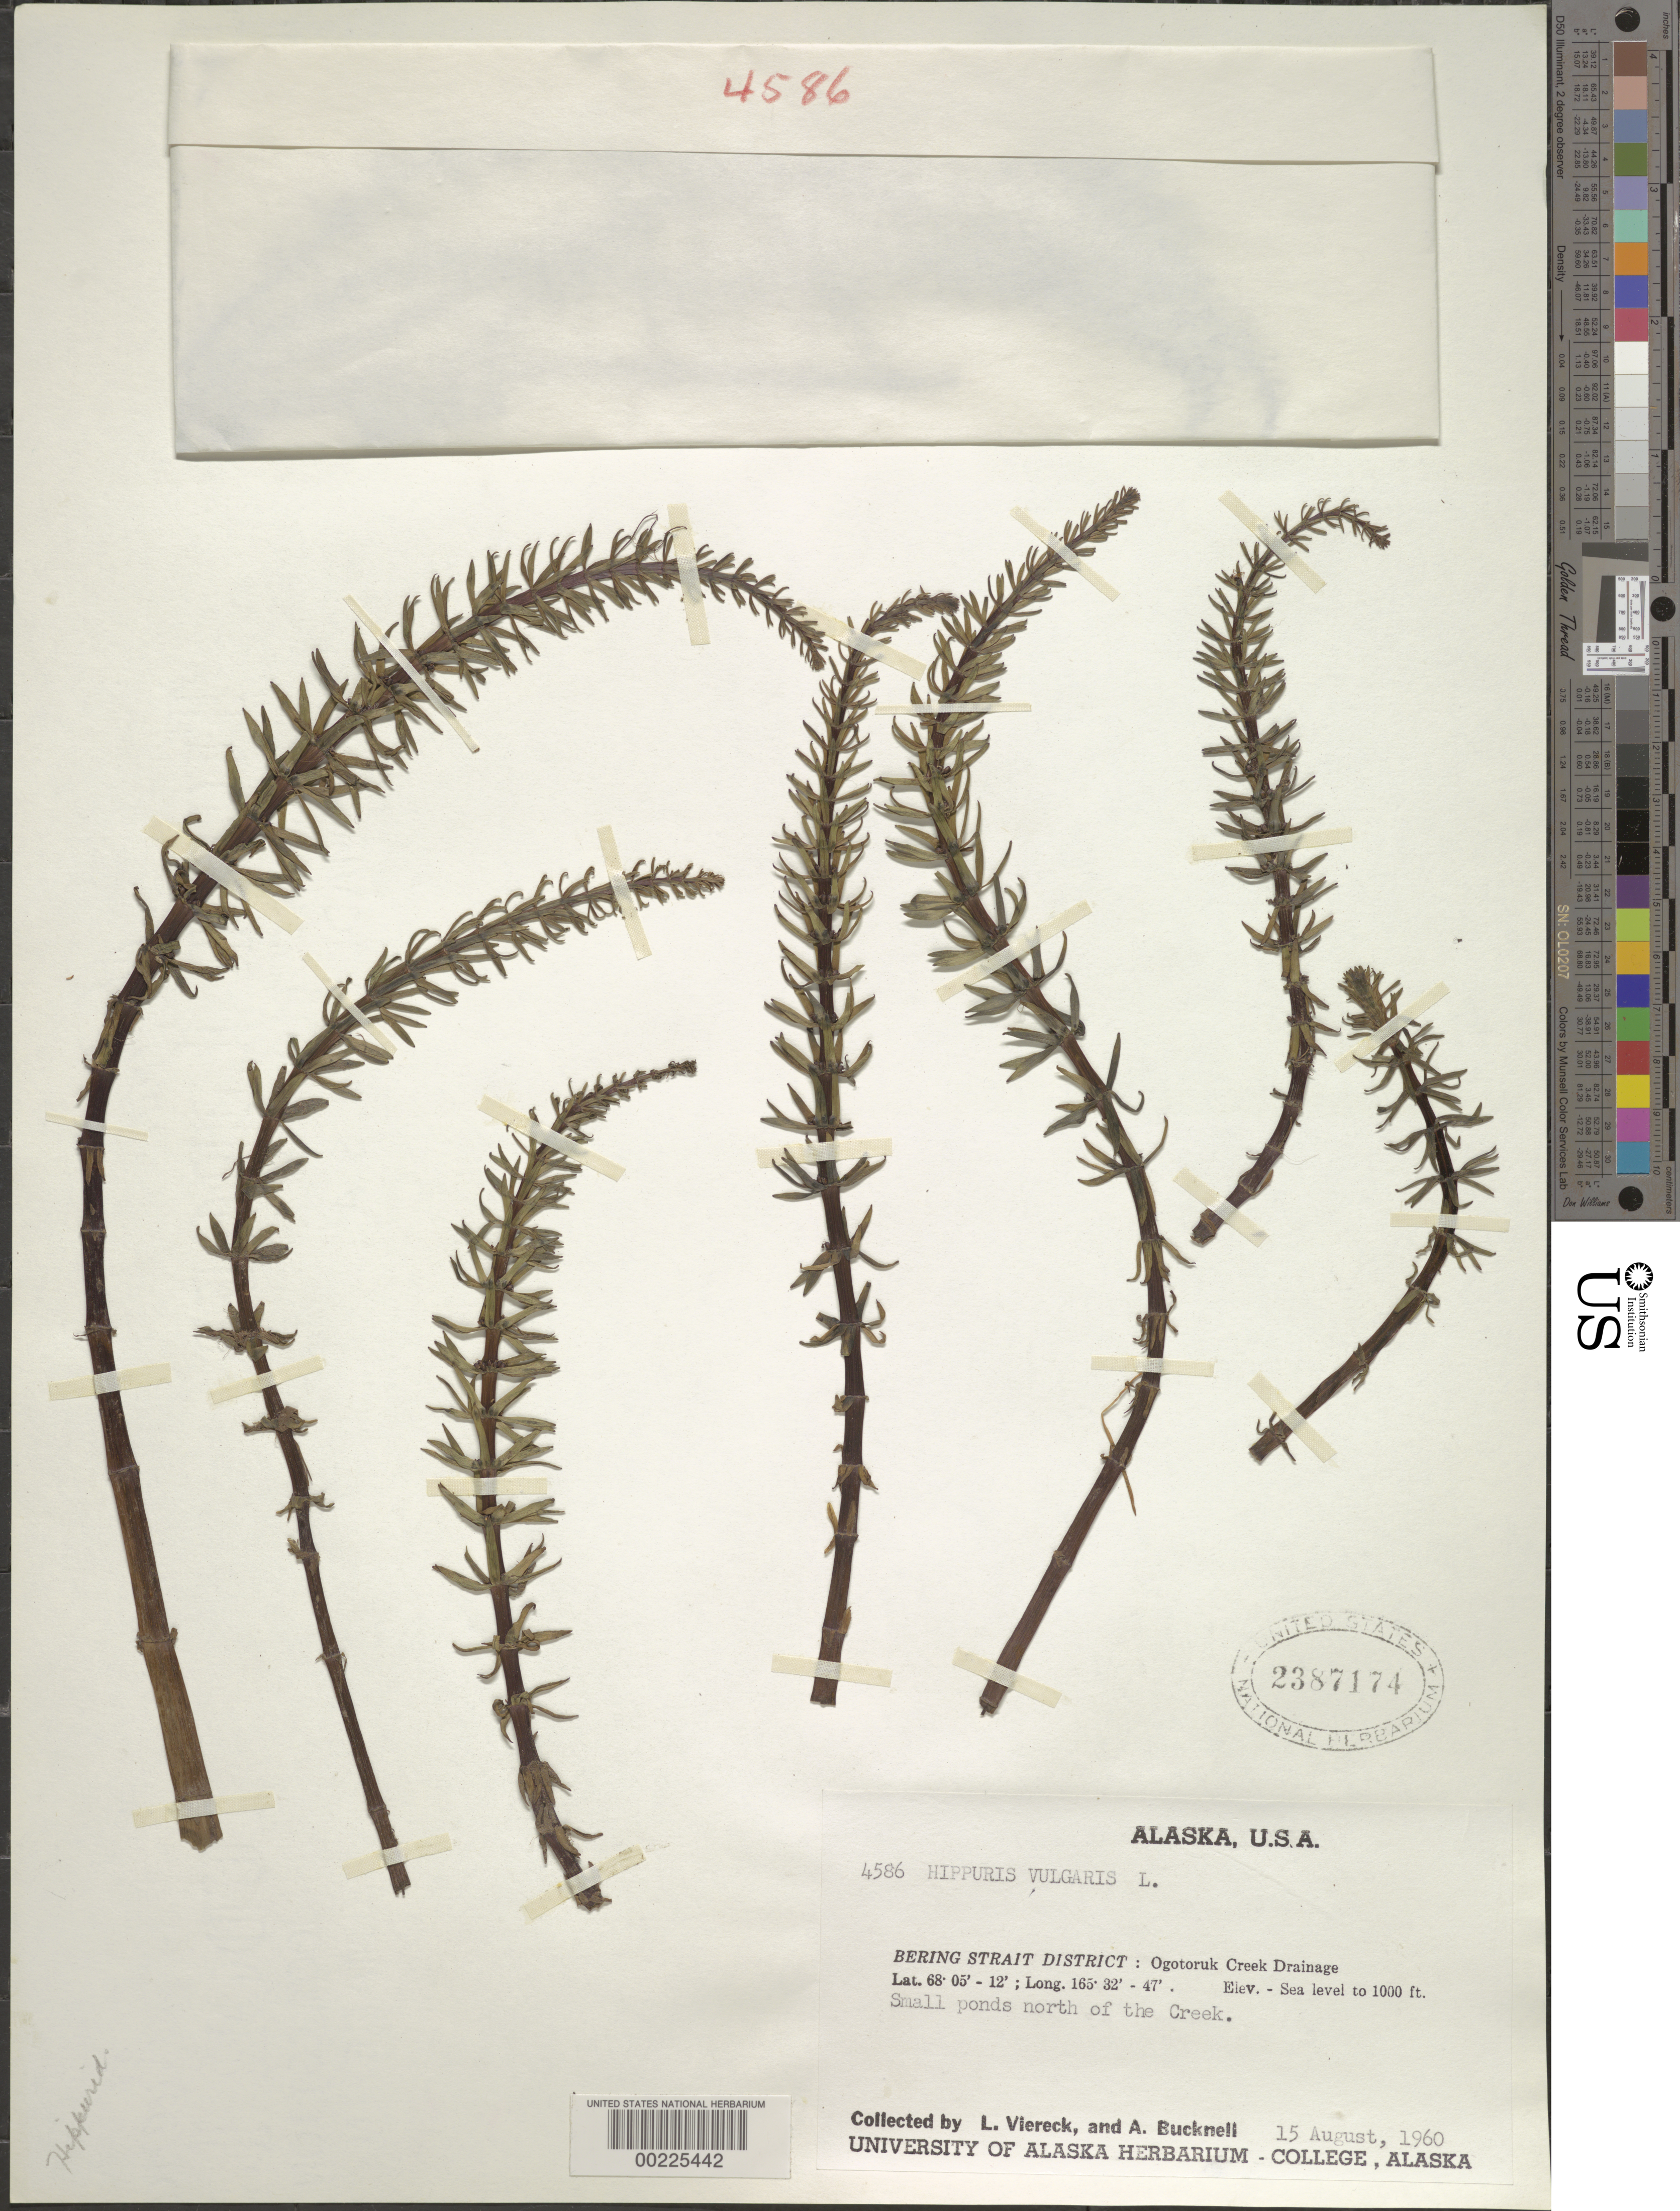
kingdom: Plantae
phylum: Tracheophyta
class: Magnoliopsida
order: Lamiales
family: Plantaginaceae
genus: Hippuris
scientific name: Hippuris vulgaris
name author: L.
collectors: L. Viereck & A. Bucknell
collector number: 4586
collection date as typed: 15 Aug 1960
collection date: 1960-08-15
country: United States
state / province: Alaska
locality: Bering strait district: ogotoruk creek drainage; small ponds n of creek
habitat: Small ponds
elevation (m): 305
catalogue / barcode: US 2387174